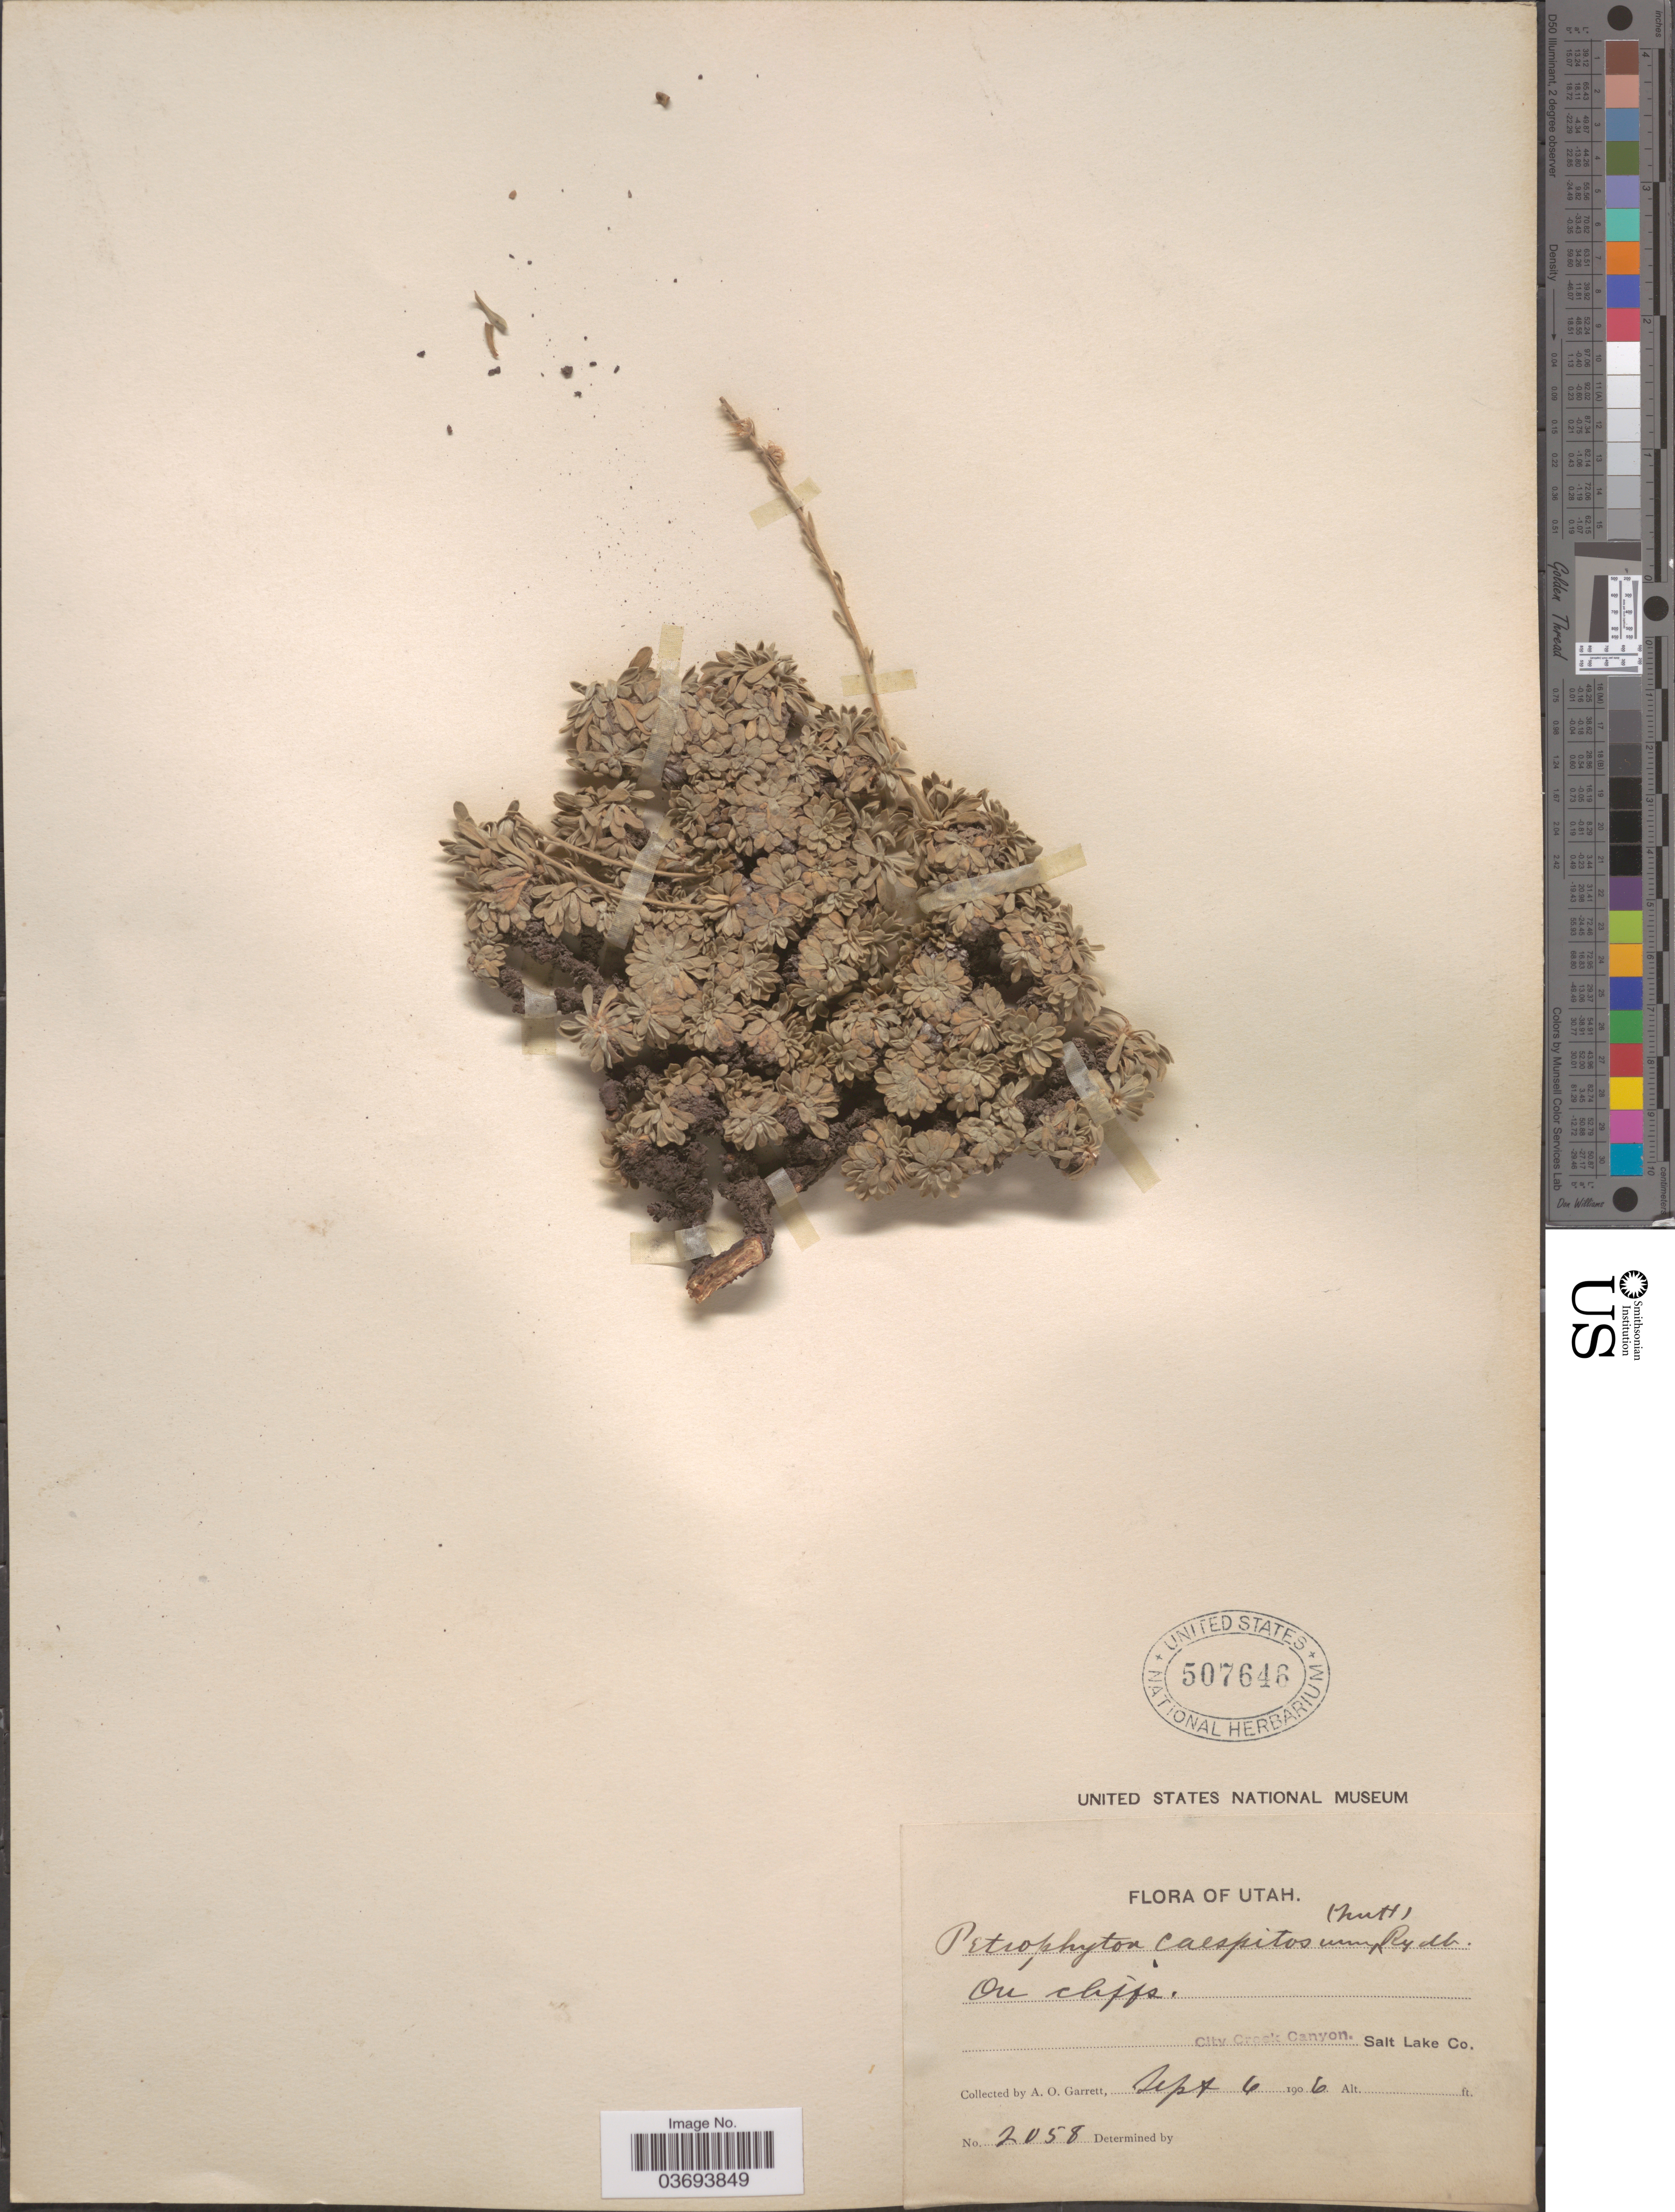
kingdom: Plantae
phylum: Tracheophyta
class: Magnoliopsida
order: Rosales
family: Rosaceae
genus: Petrophytum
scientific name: Petrophytum caespitosum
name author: (Nutt.) Rydb.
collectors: A. O. Garrett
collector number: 2058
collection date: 1906-09-06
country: United States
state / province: Utah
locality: City Creek Canyon. Salt Lake Co.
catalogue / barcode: US 507646